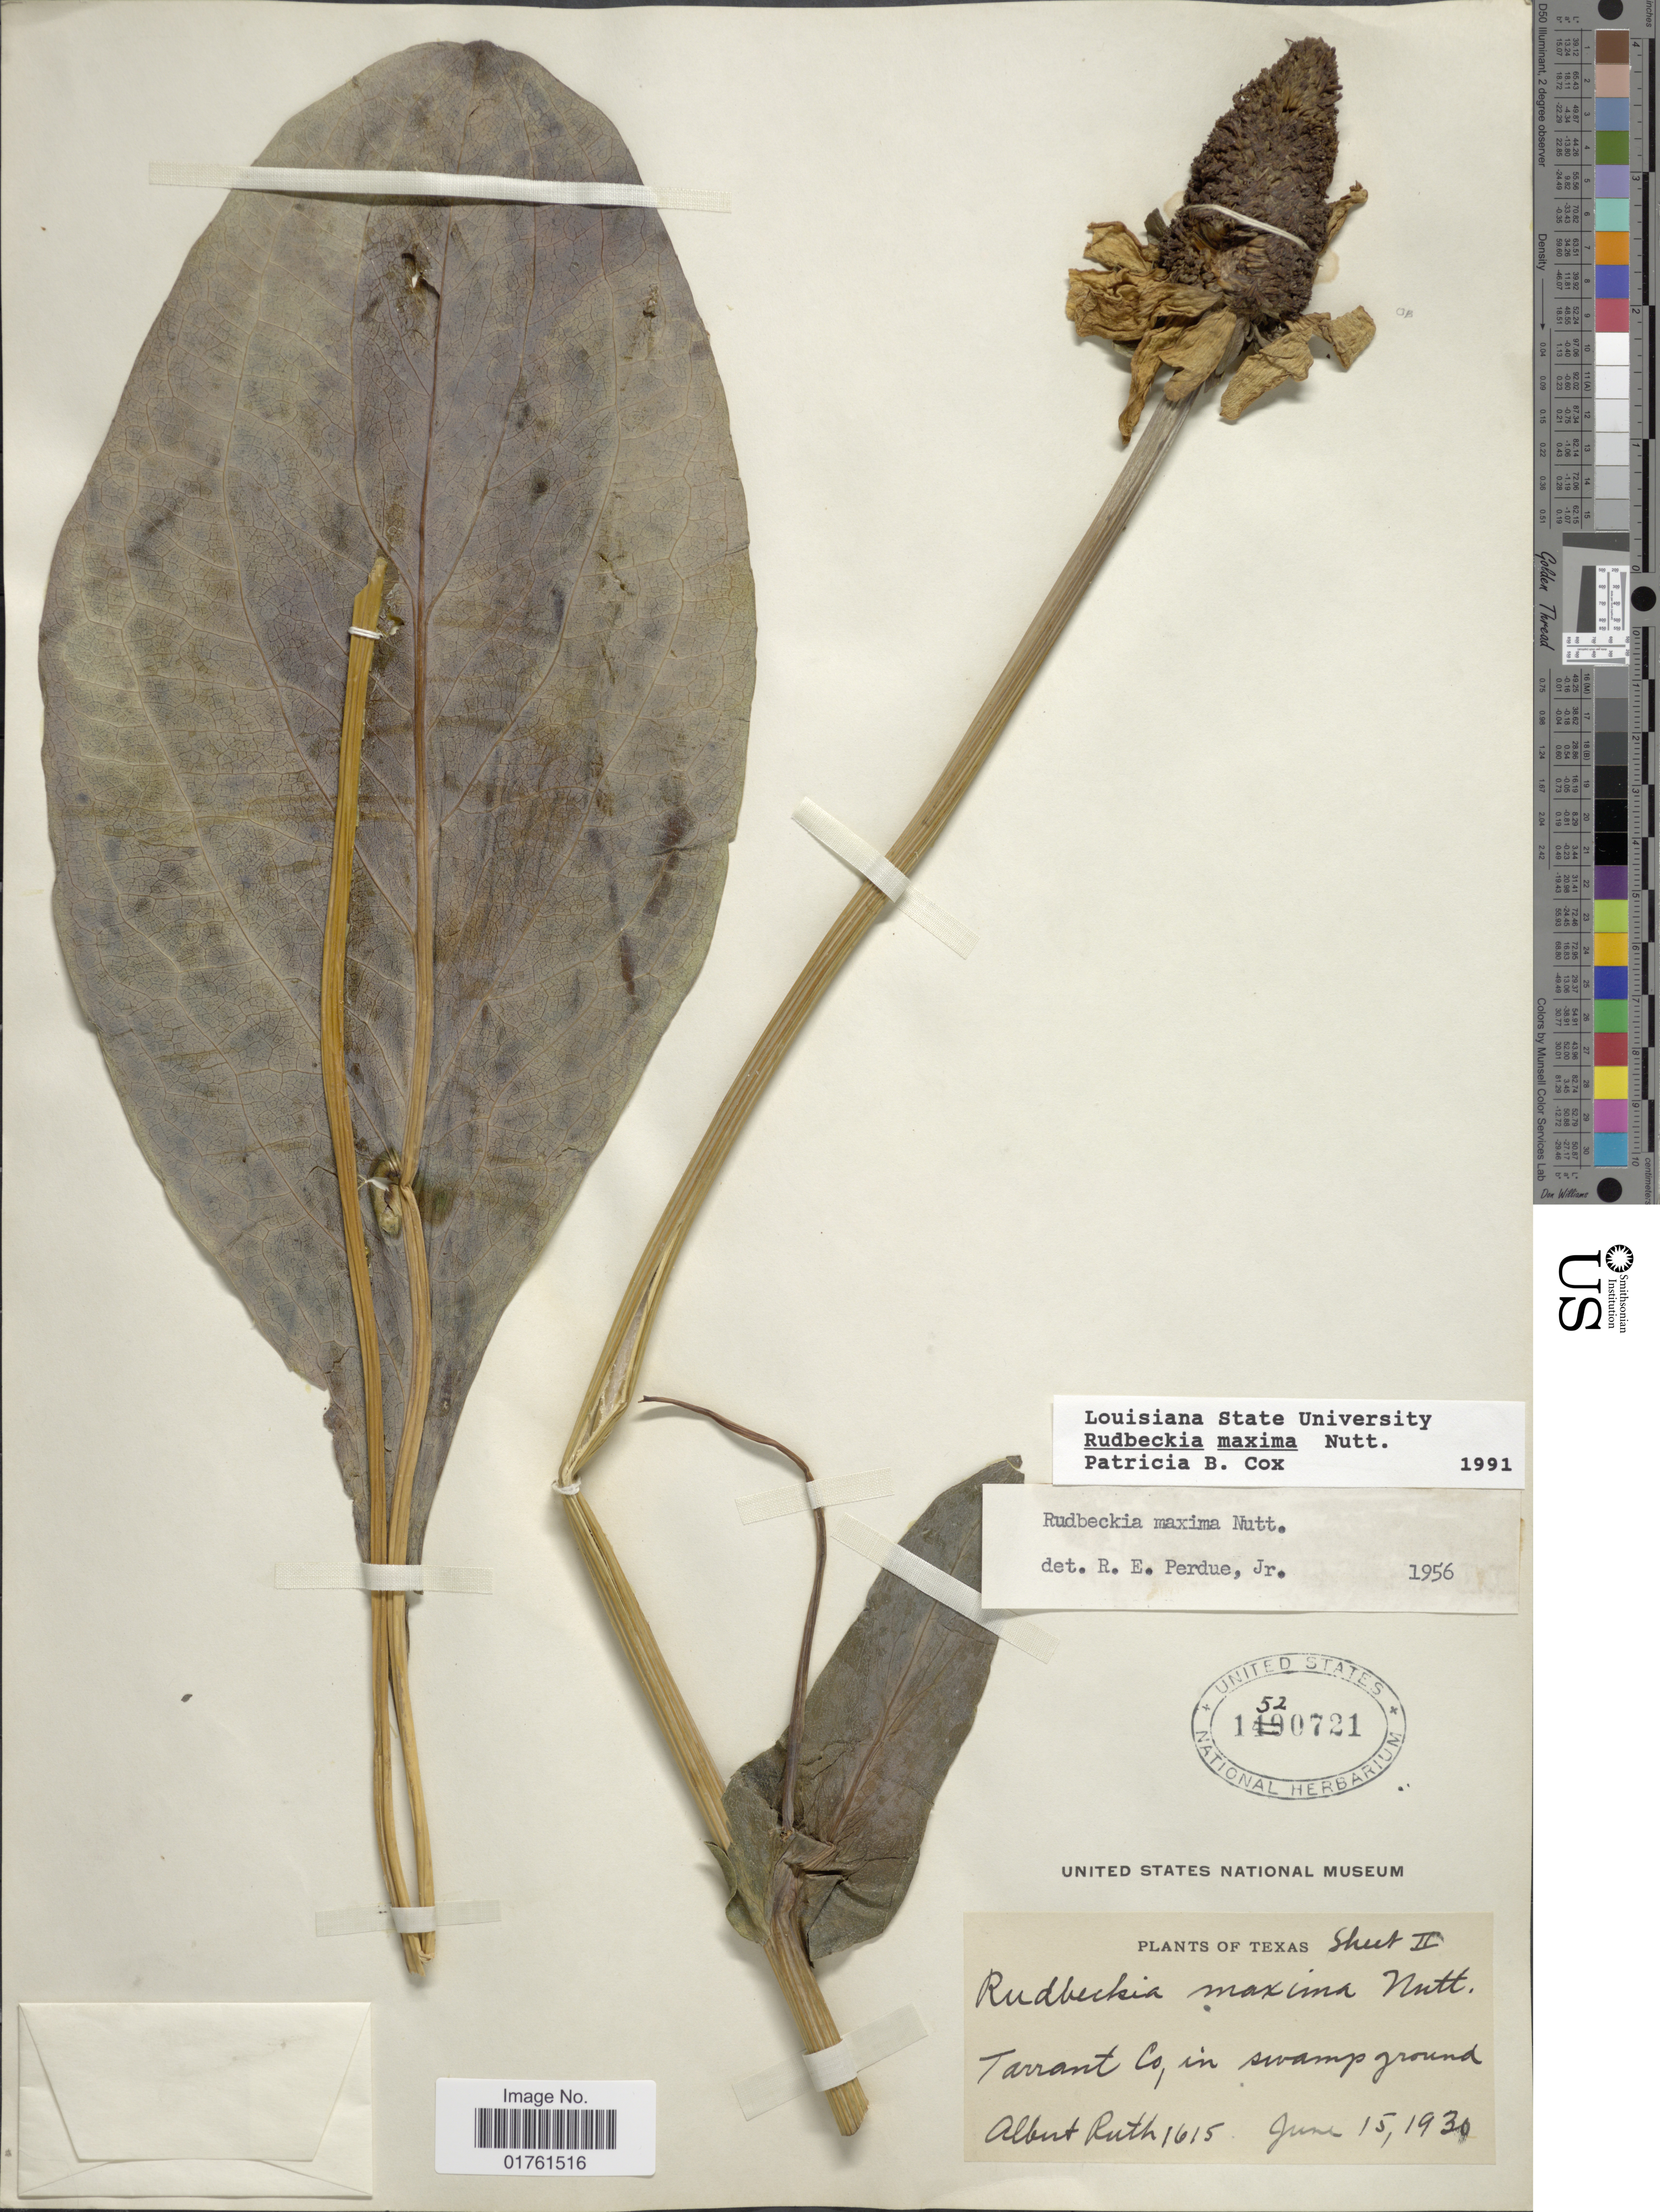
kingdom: Plantae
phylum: Tracheophyta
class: Magnoliopsida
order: Asterales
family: Asteraceae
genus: Rudbeckia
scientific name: Rudbeckia maxima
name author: Nutt.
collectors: A. Ruth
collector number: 1615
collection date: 1930-06-15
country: United States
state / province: Texas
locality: Tarrant Co, in swamp ground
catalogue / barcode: US 1520721